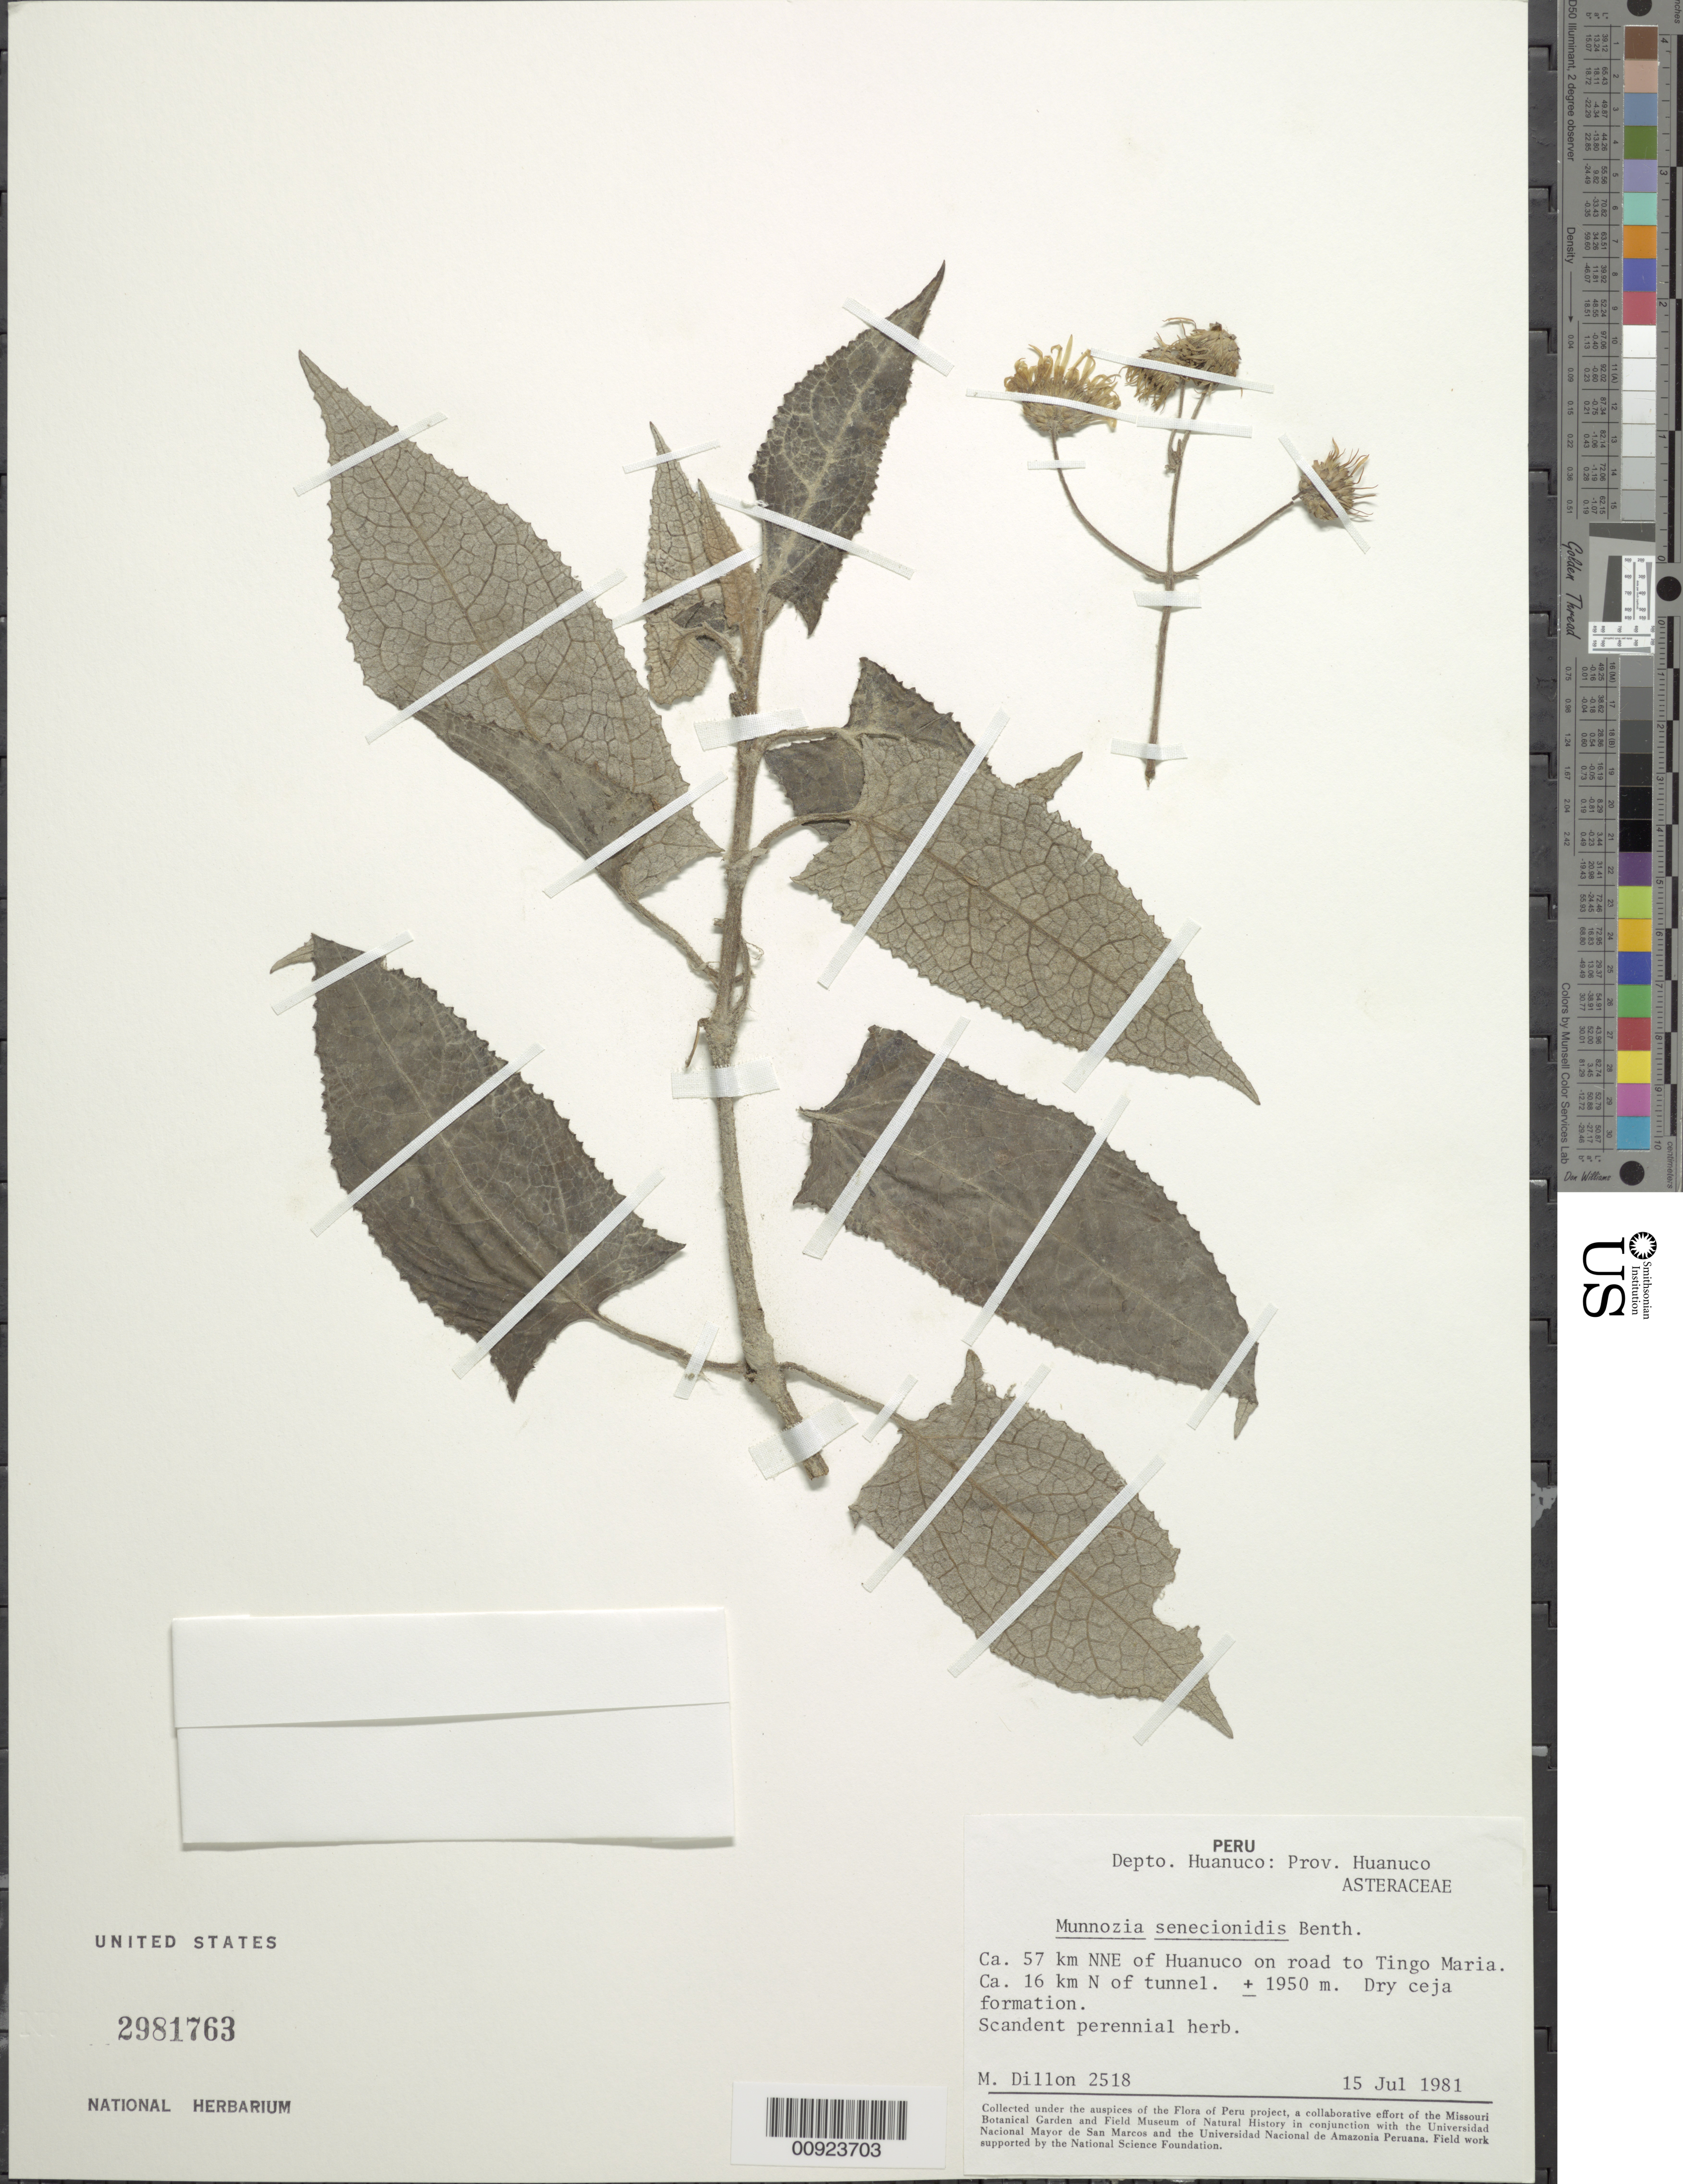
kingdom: Plantae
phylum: Tracheophyta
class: Magnoliopsida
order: Asterales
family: Asteraceae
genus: Munnozia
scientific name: Munnozia senecionidis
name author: Benth.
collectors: M. O. Dillon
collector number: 2518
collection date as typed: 15 July 1981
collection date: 1981-07-15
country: Peru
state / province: Huánuco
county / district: Huánuco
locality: Huanuco, 57 km NNE of on road to Tingo Maria; ca 16 km N of tunnel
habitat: Dry ceja formation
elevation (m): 1950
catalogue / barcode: US 2981763